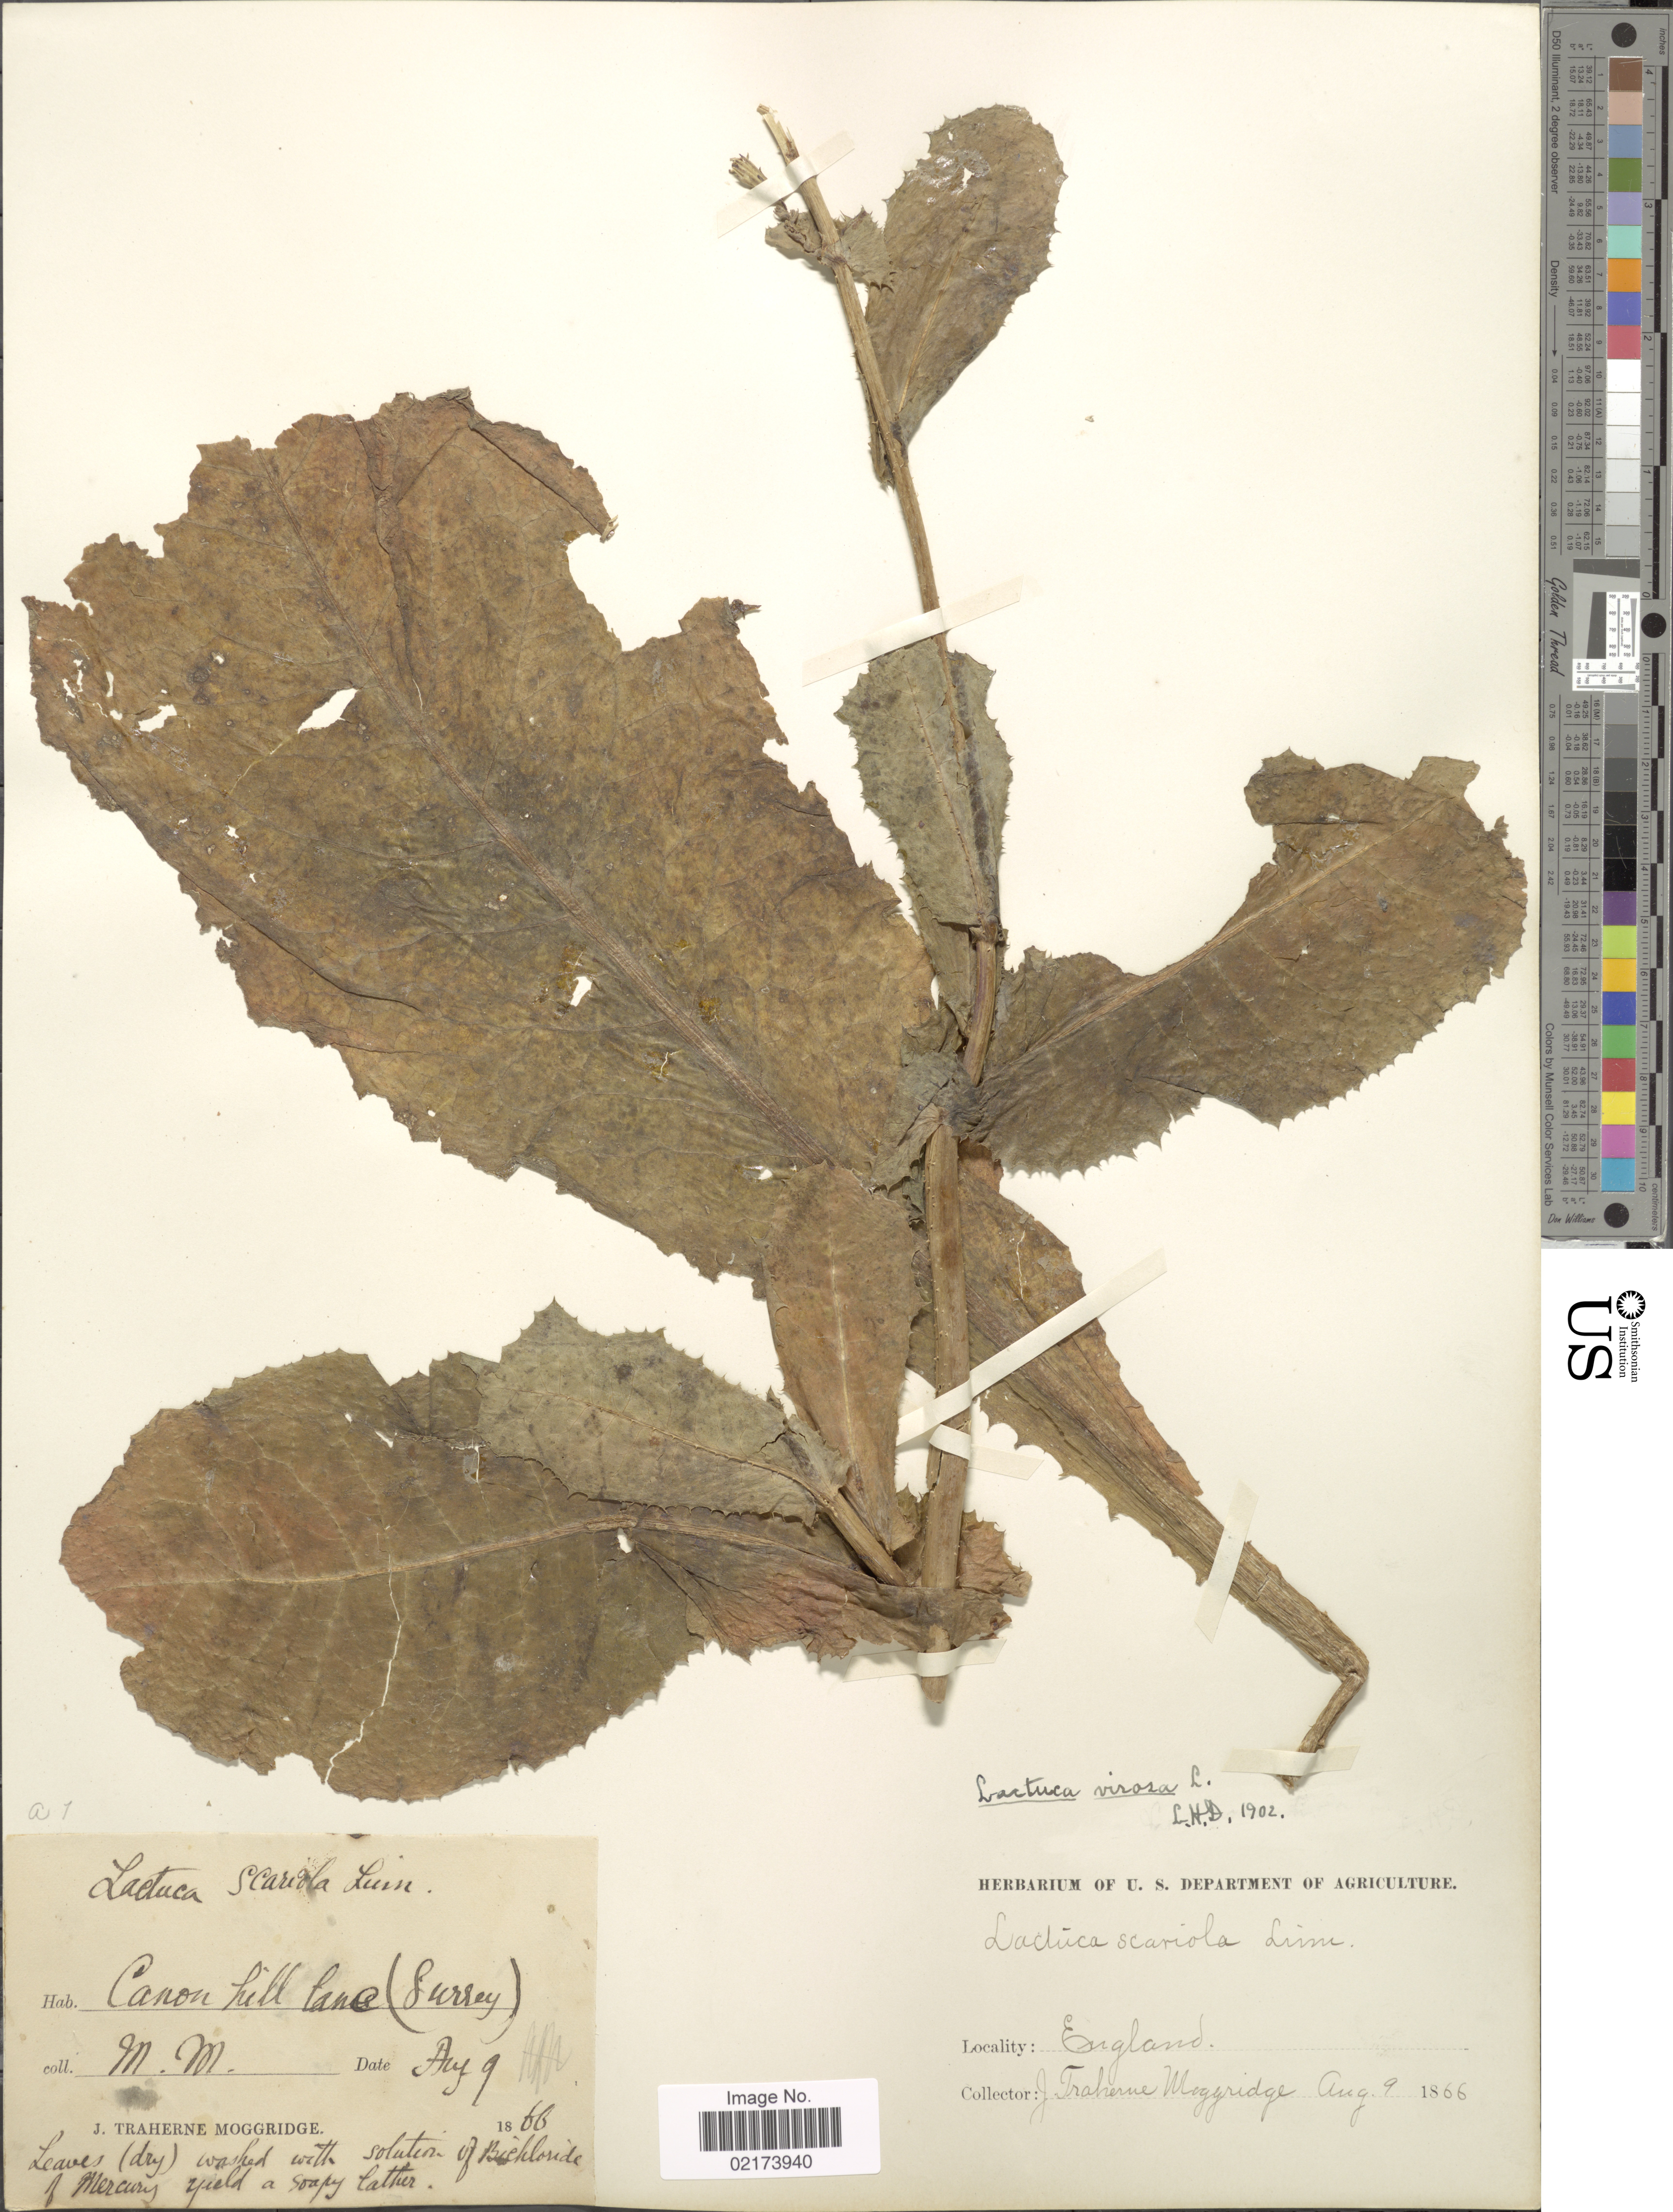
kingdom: Plantae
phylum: Tracheophyta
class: Magnoliopsida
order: Asterales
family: Asteraceae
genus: Lactuca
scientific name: Lactuca virosa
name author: L.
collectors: J. T. Moggridge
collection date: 1866-08-09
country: United Kingdom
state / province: England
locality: Canon hill lane (Surrey)